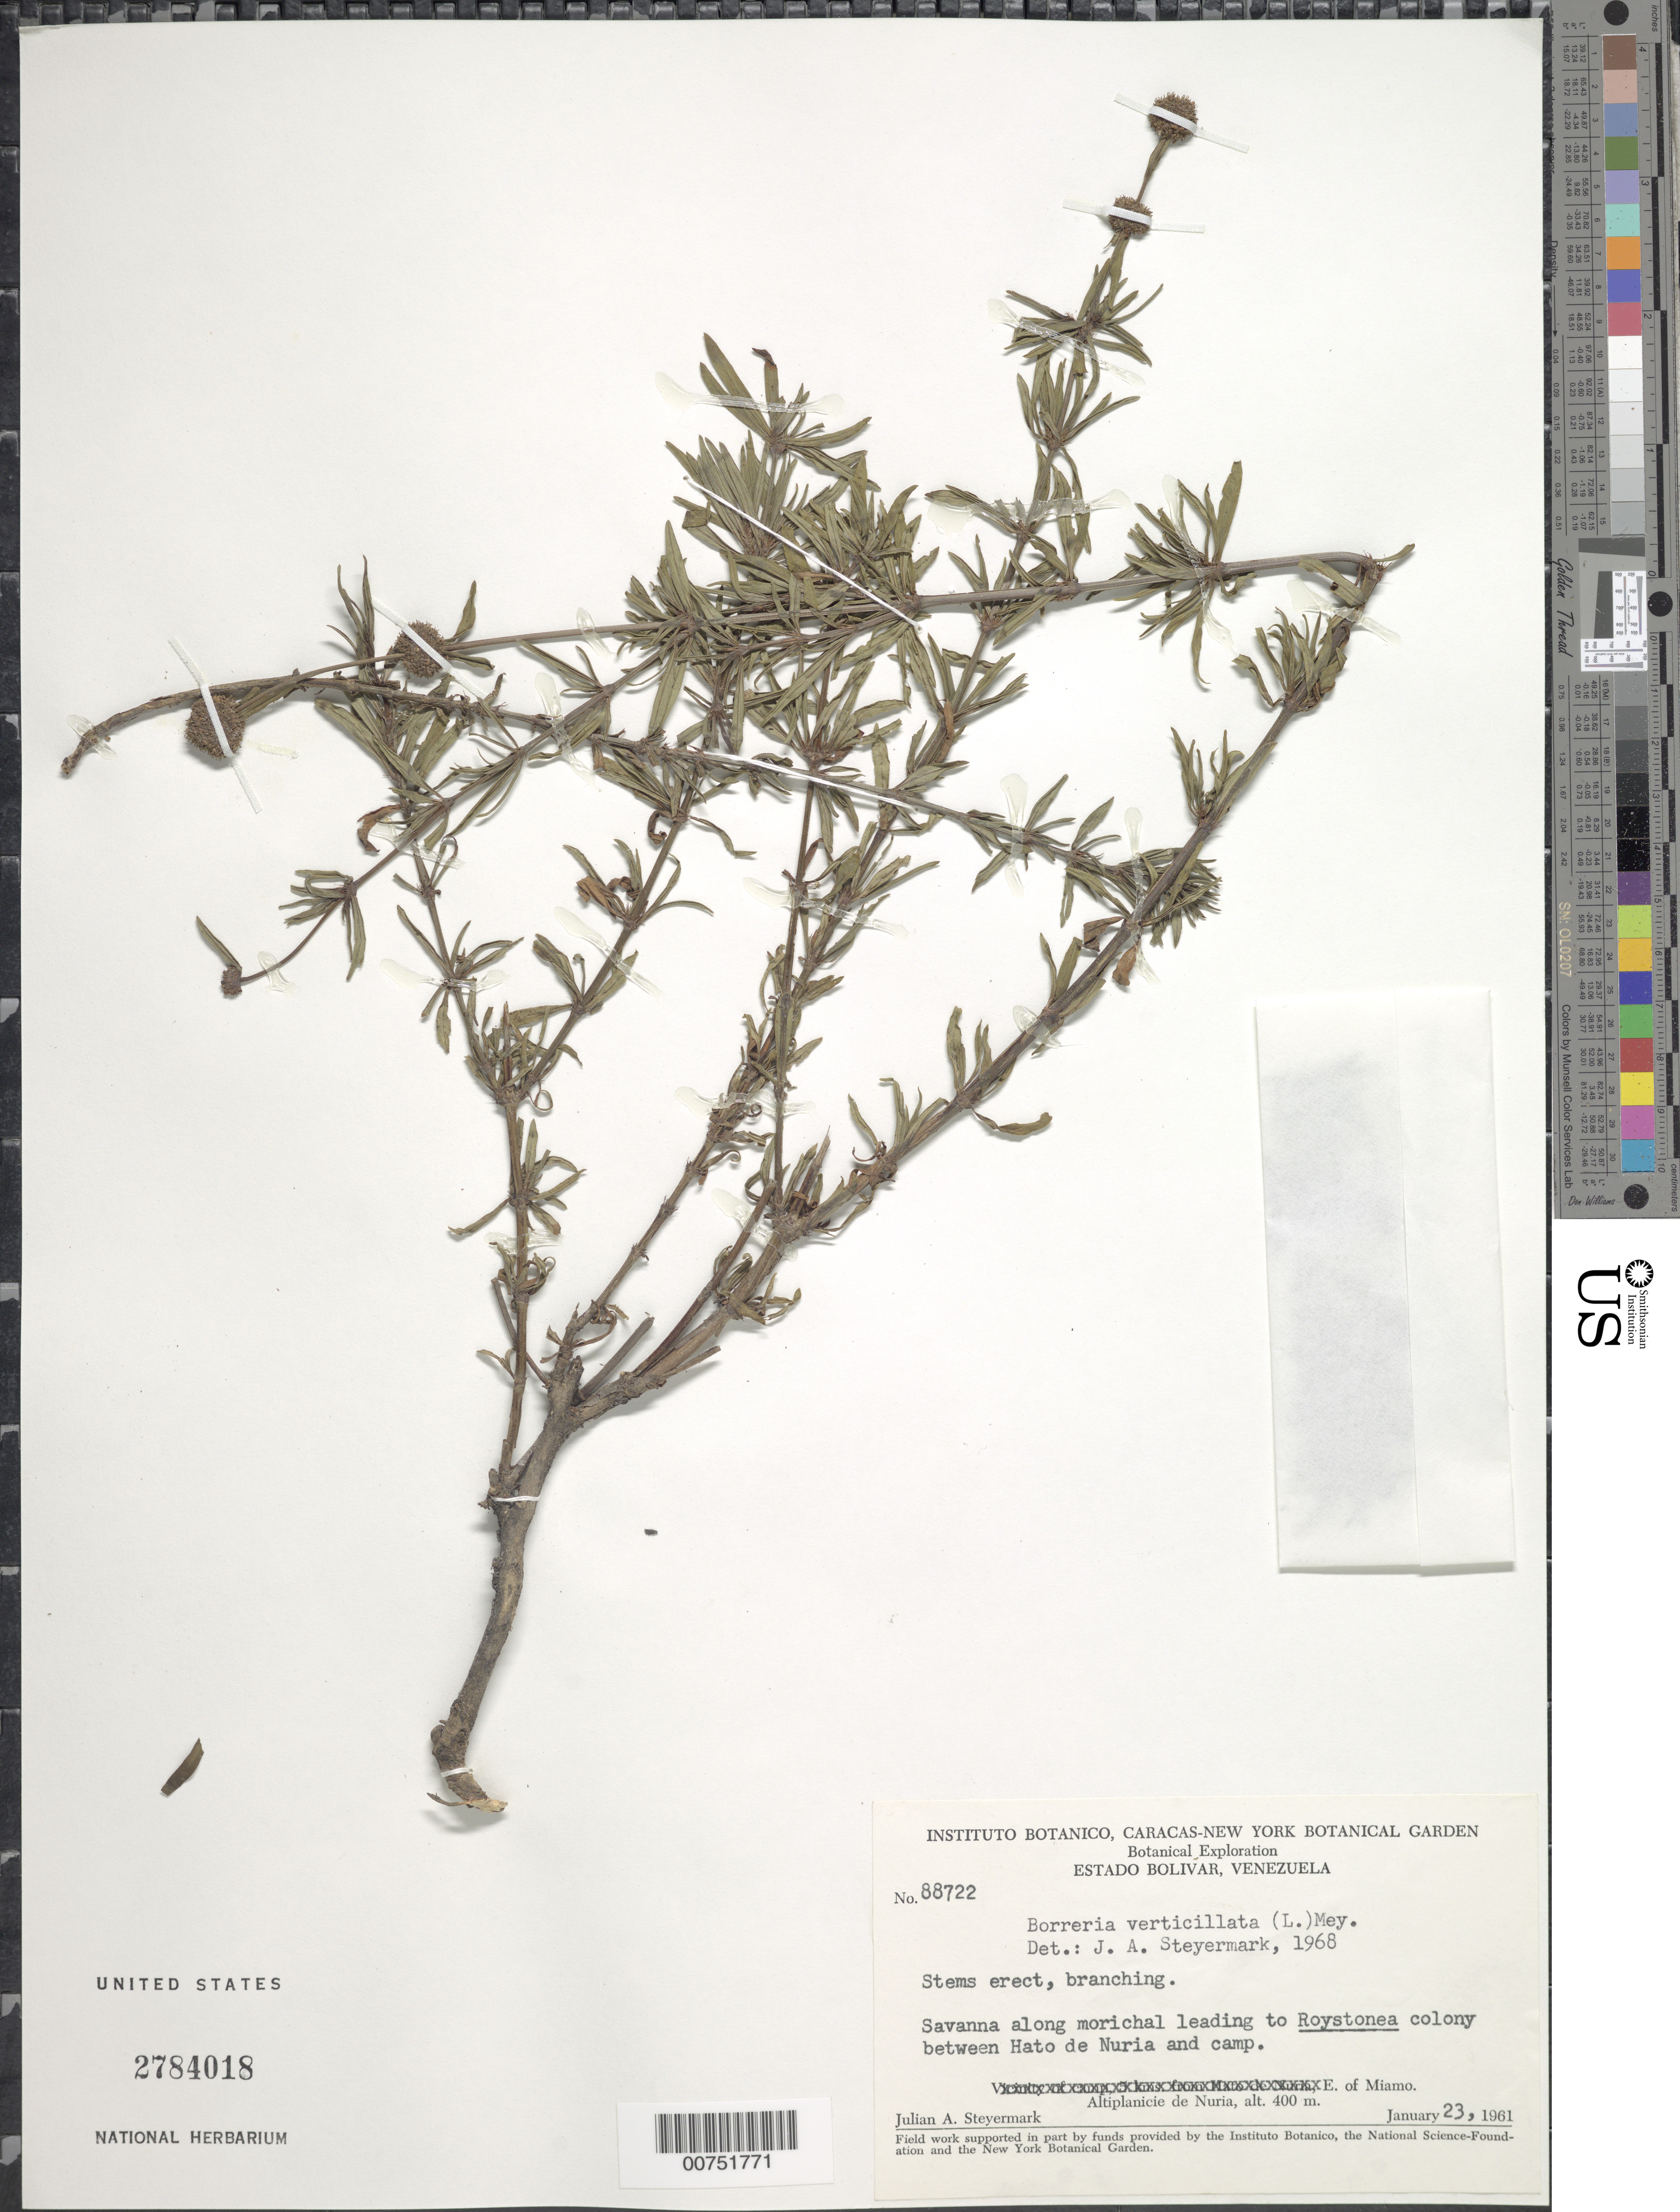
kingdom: Plantae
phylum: Tracheophyta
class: Magnoliopsida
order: Gentianales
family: Rubiaceae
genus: Borreria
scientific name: Borreria verticillata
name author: (L.) G. Mey.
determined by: Steyermark, Julian A., (VEN)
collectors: J. Steyermark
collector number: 88722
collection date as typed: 23-Jan-61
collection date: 1961-01-23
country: Venezuela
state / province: Bolívar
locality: Altiplanicie de Nuria, E of Miamo, between Hato de Nuria and camp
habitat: Savanna along morichal leading to Roystonea colony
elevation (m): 400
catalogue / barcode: US 2784018